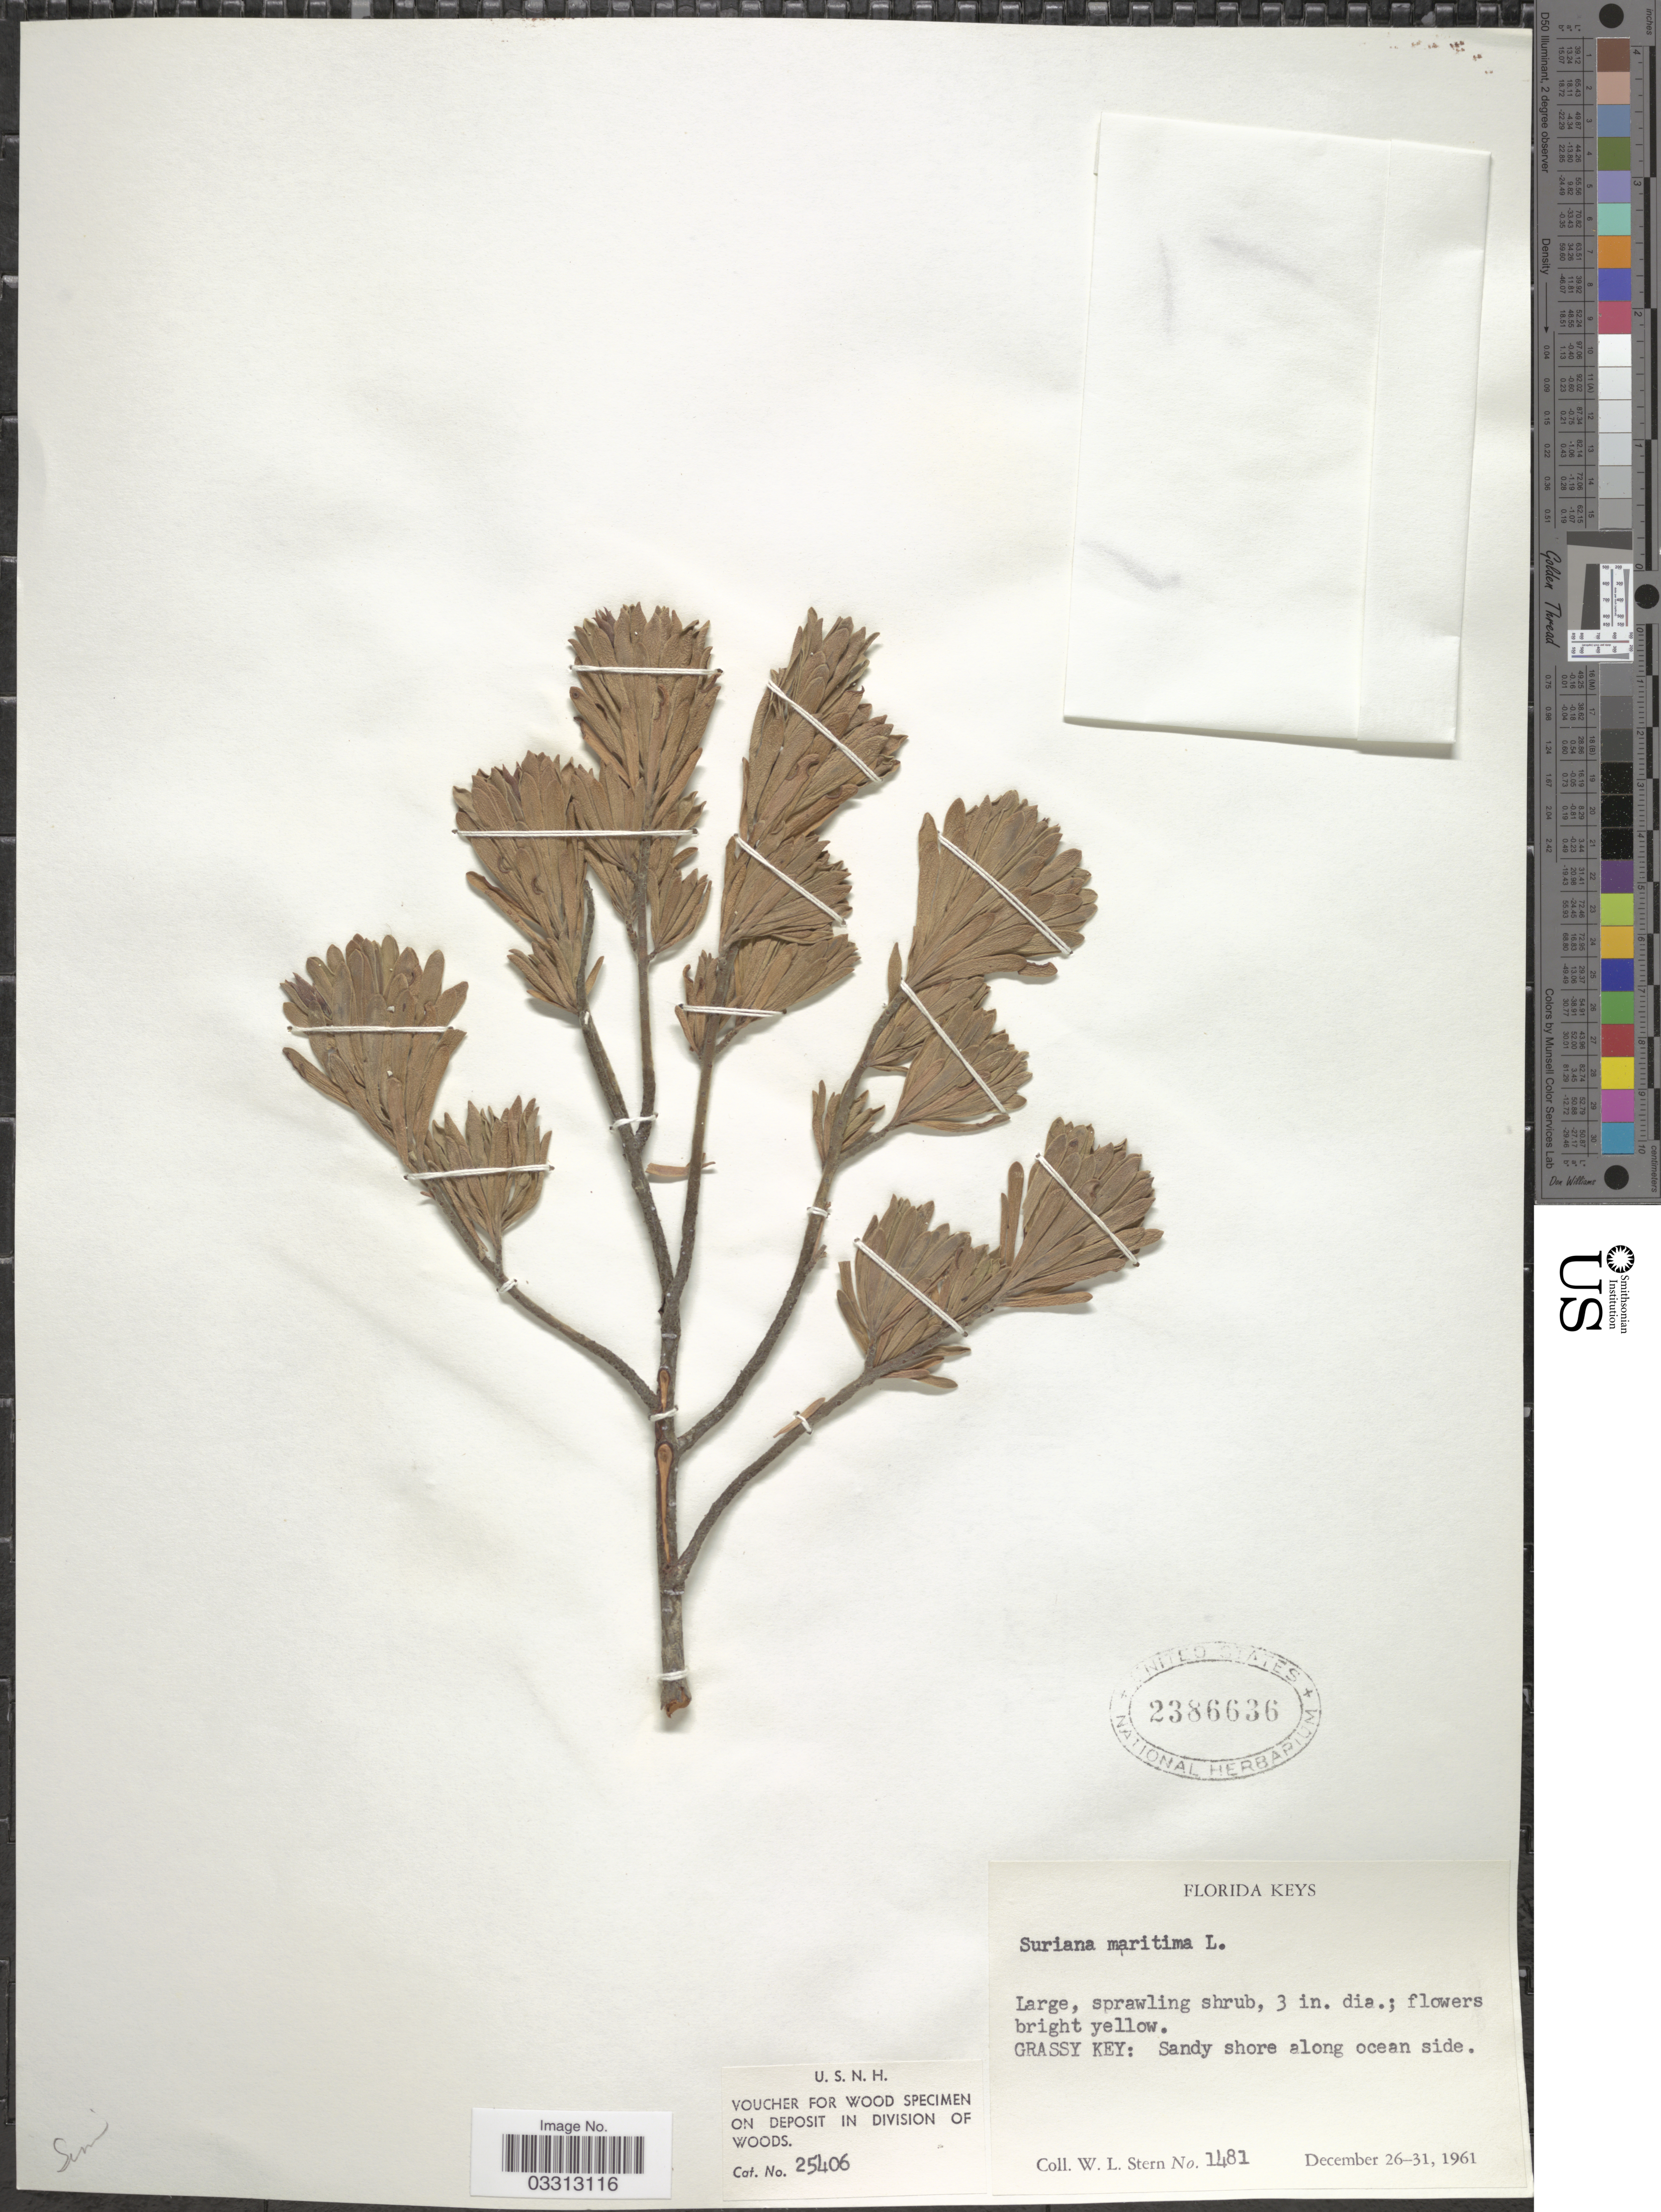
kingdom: Plantae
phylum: Tracheophyta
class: Magnoliopsida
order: Fabales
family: Surianaceae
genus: Suriana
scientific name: Suriana maritima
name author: L.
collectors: W. L. Stern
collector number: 1481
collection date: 1961-12-26/1961-12-31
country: United States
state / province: Florida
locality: Florida Keys. Grassy Key: Sandy shore along ocean side.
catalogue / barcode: US 2386636